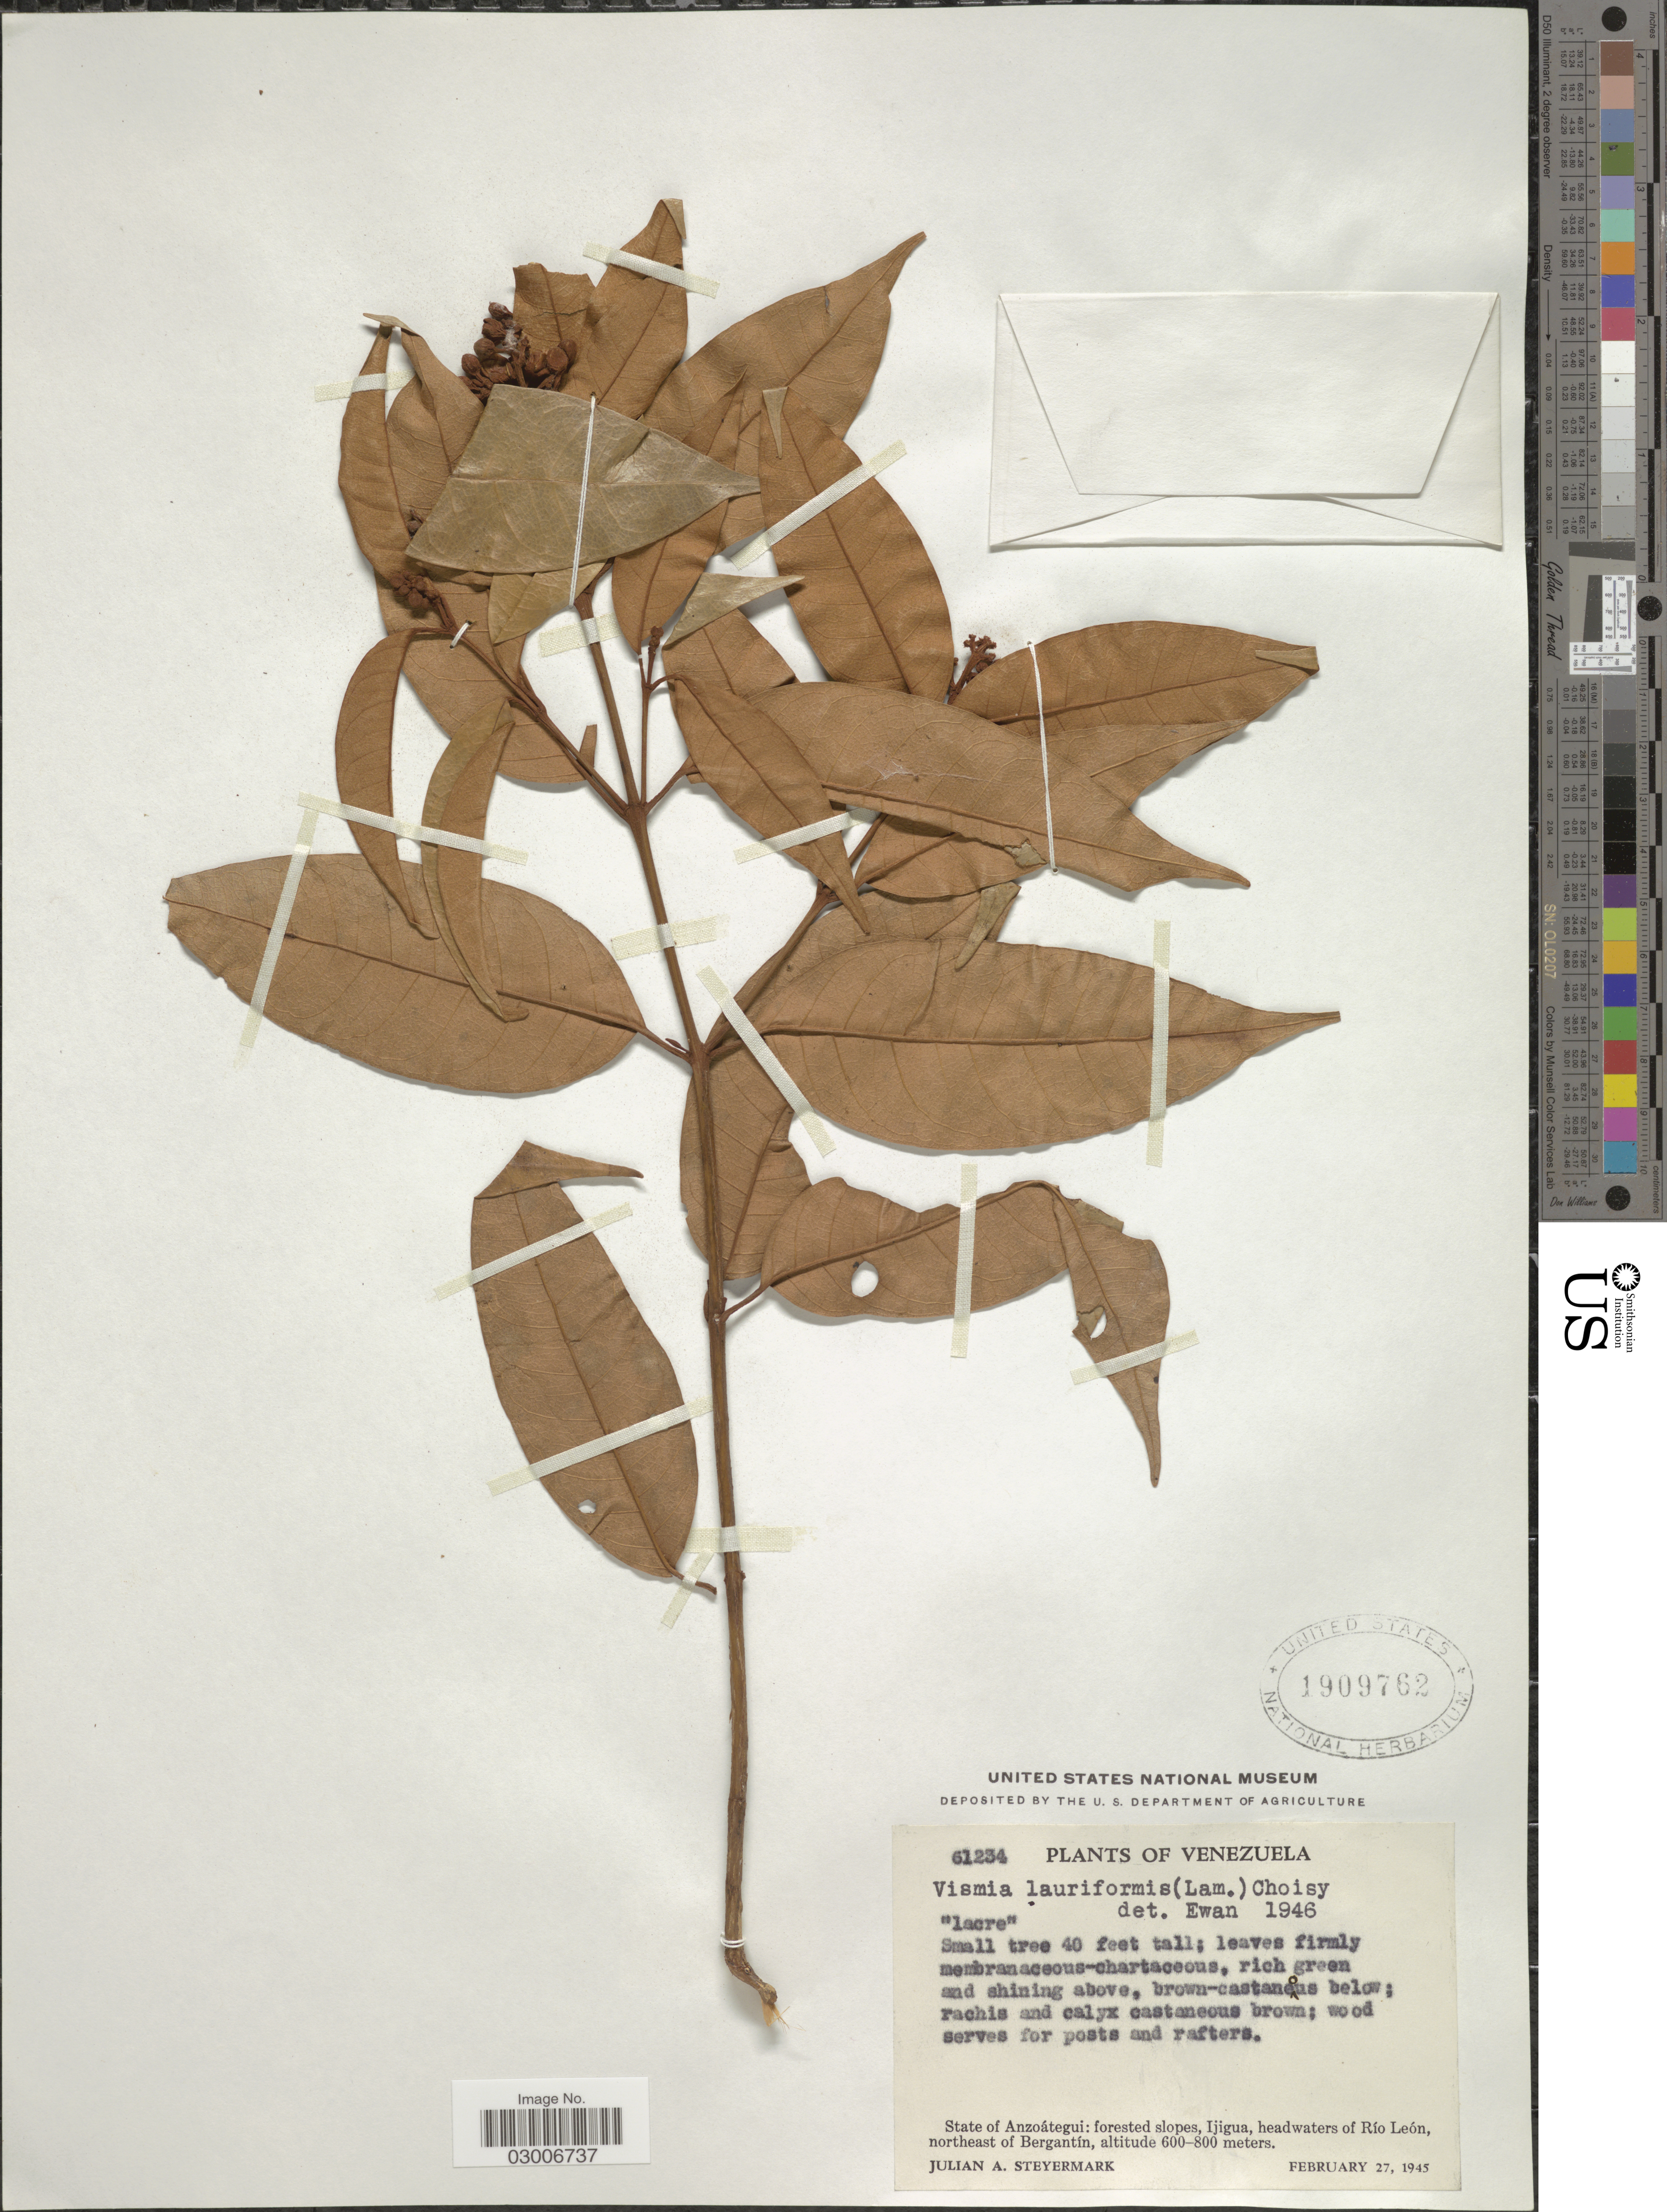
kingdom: Plantae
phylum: Tracheophyta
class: Magnoliopsida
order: Malpighiales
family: Hypericaceae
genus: Vismia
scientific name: Vismia guianensis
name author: (Aubl.) Pers.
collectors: J. Steyermark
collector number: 61234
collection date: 1945-02-27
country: Venezuela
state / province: Anzoategui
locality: Forested slopes, Ijigua, headwaters of Río León, northeast of Bergantín.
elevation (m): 600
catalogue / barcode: US 1909762